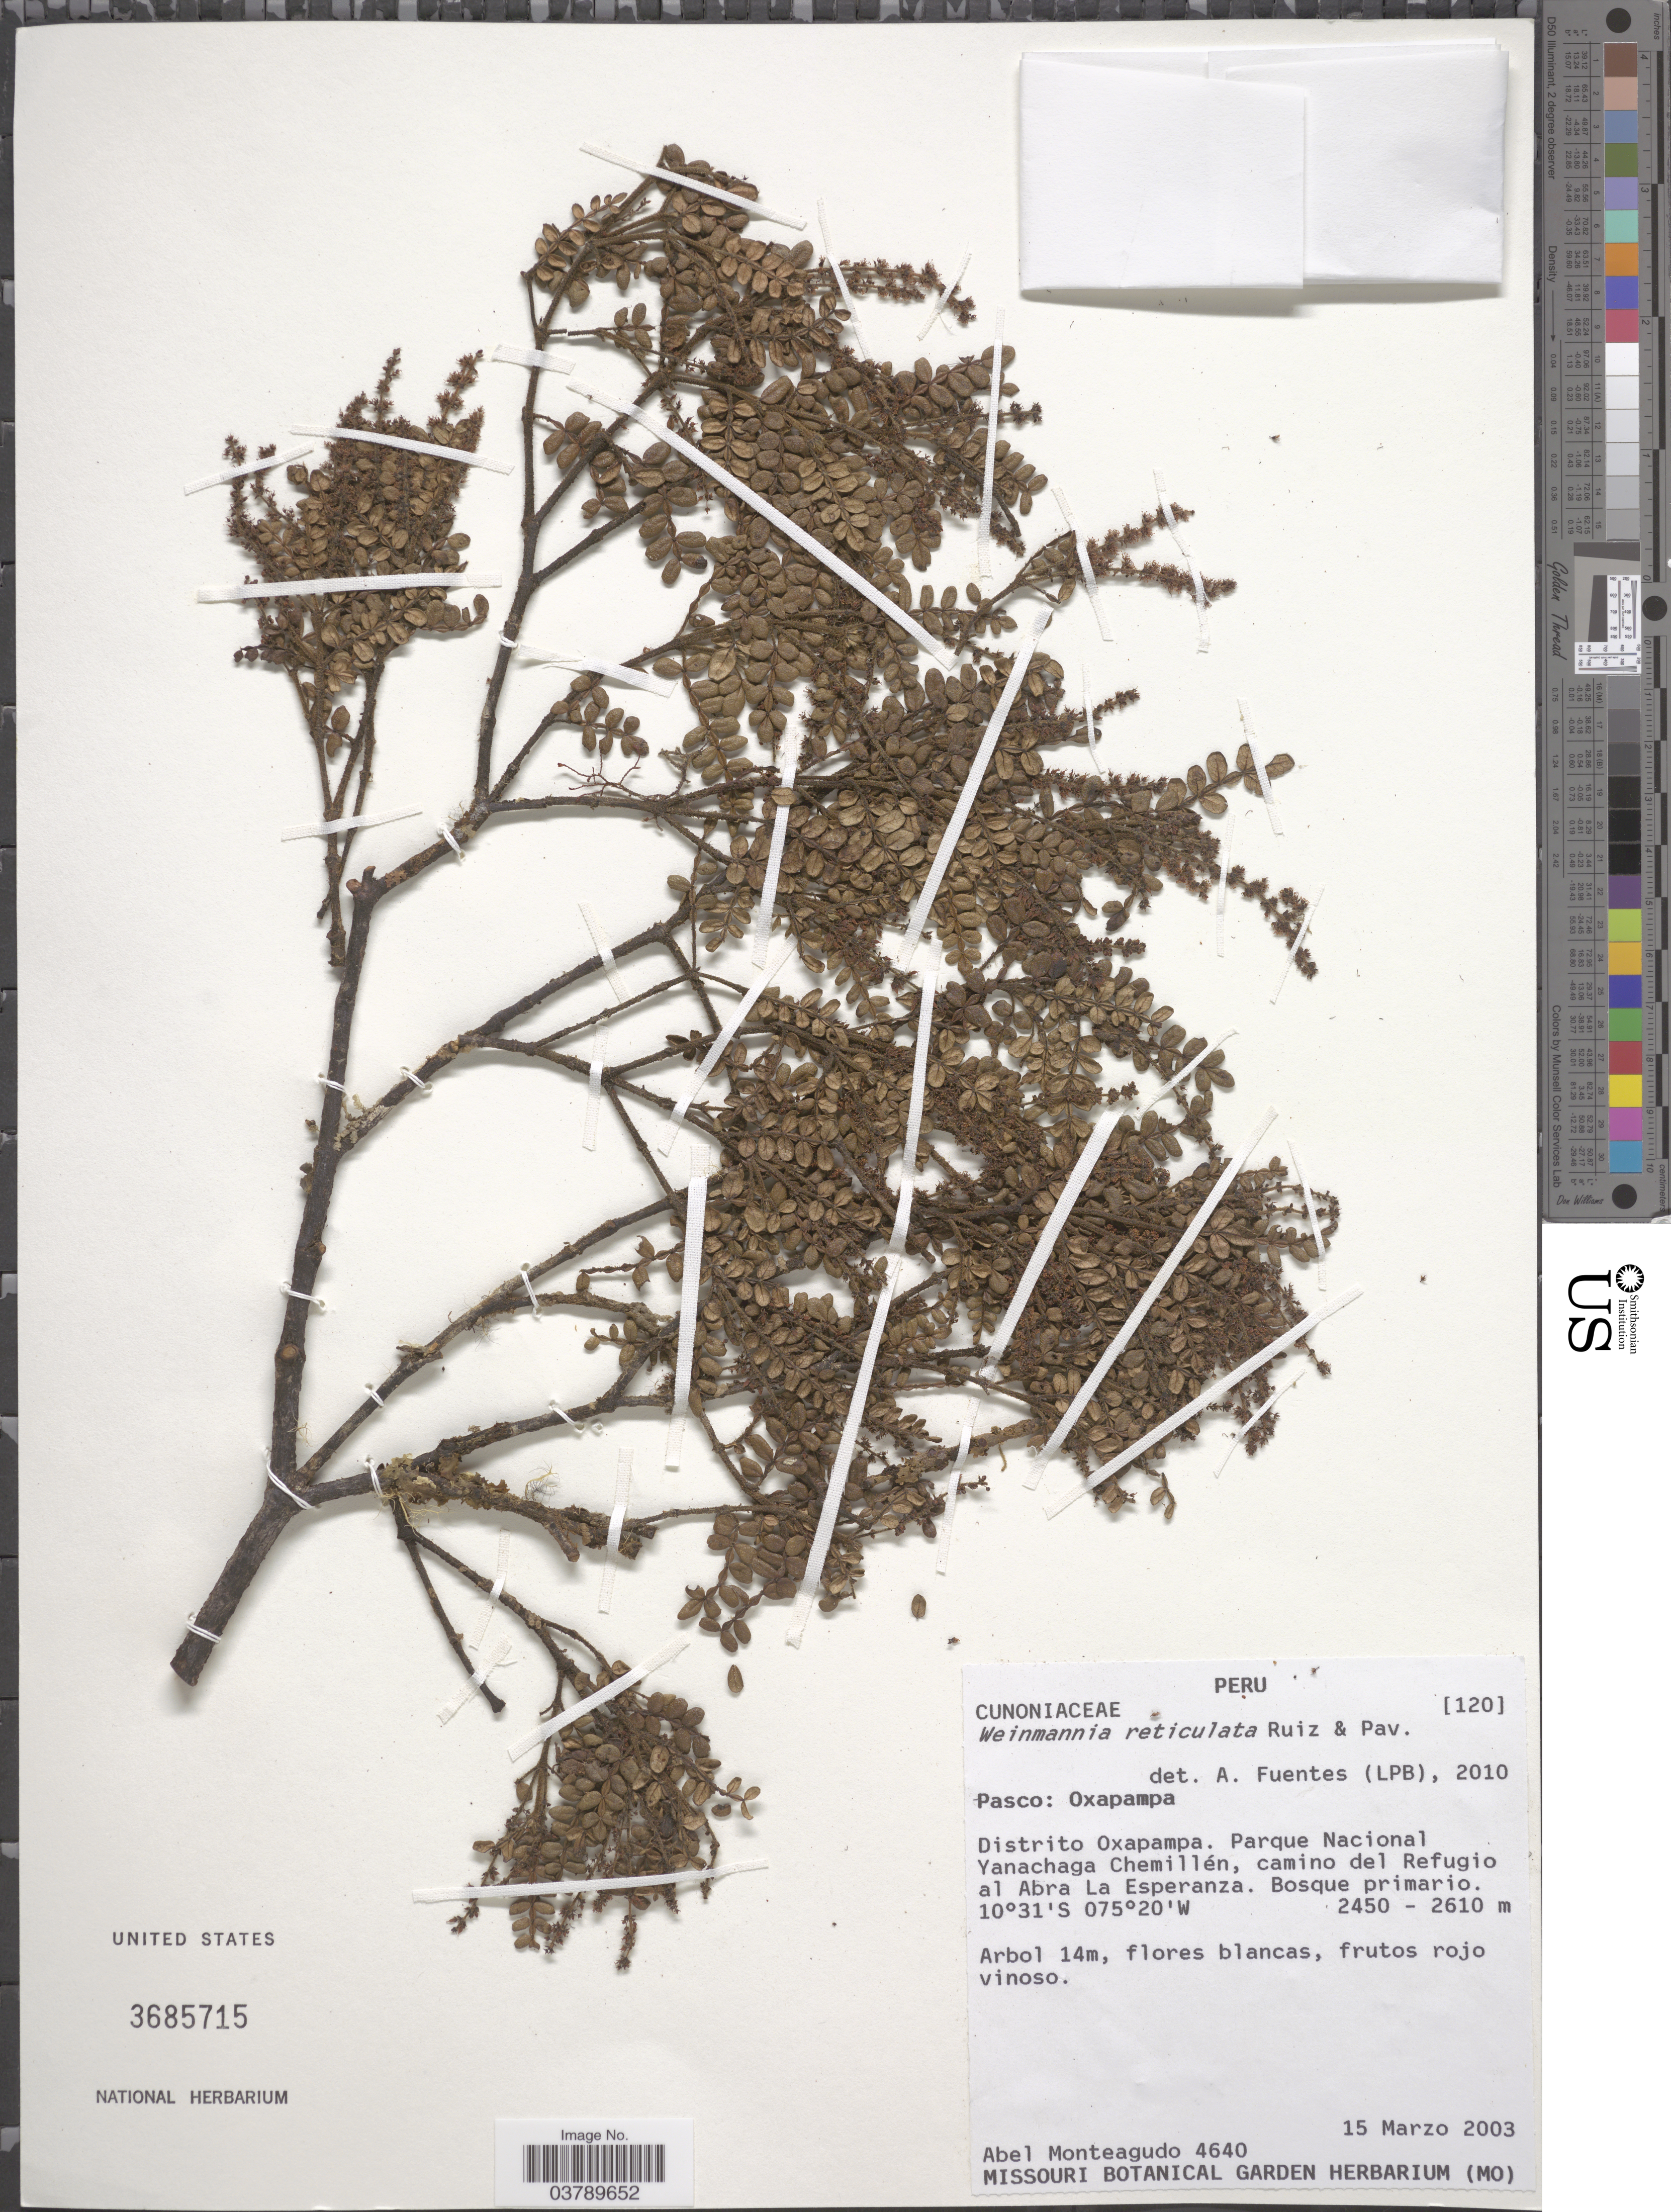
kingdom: Plantae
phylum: Tracheophyta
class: Magnoliopsida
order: Oxalidales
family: Cunoniaceae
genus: Weinmannia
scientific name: Weinmannia reticulata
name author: Ruiz & Pav.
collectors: A. Monteagudo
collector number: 4640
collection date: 2003-03-15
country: Peru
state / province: Pasco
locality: Oxapampa. Distrito Oxapampa. Parque Nacional Yanachaga Chemillén, camino del Refugio al Abra La Esperanza.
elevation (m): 2450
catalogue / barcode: US 3685715